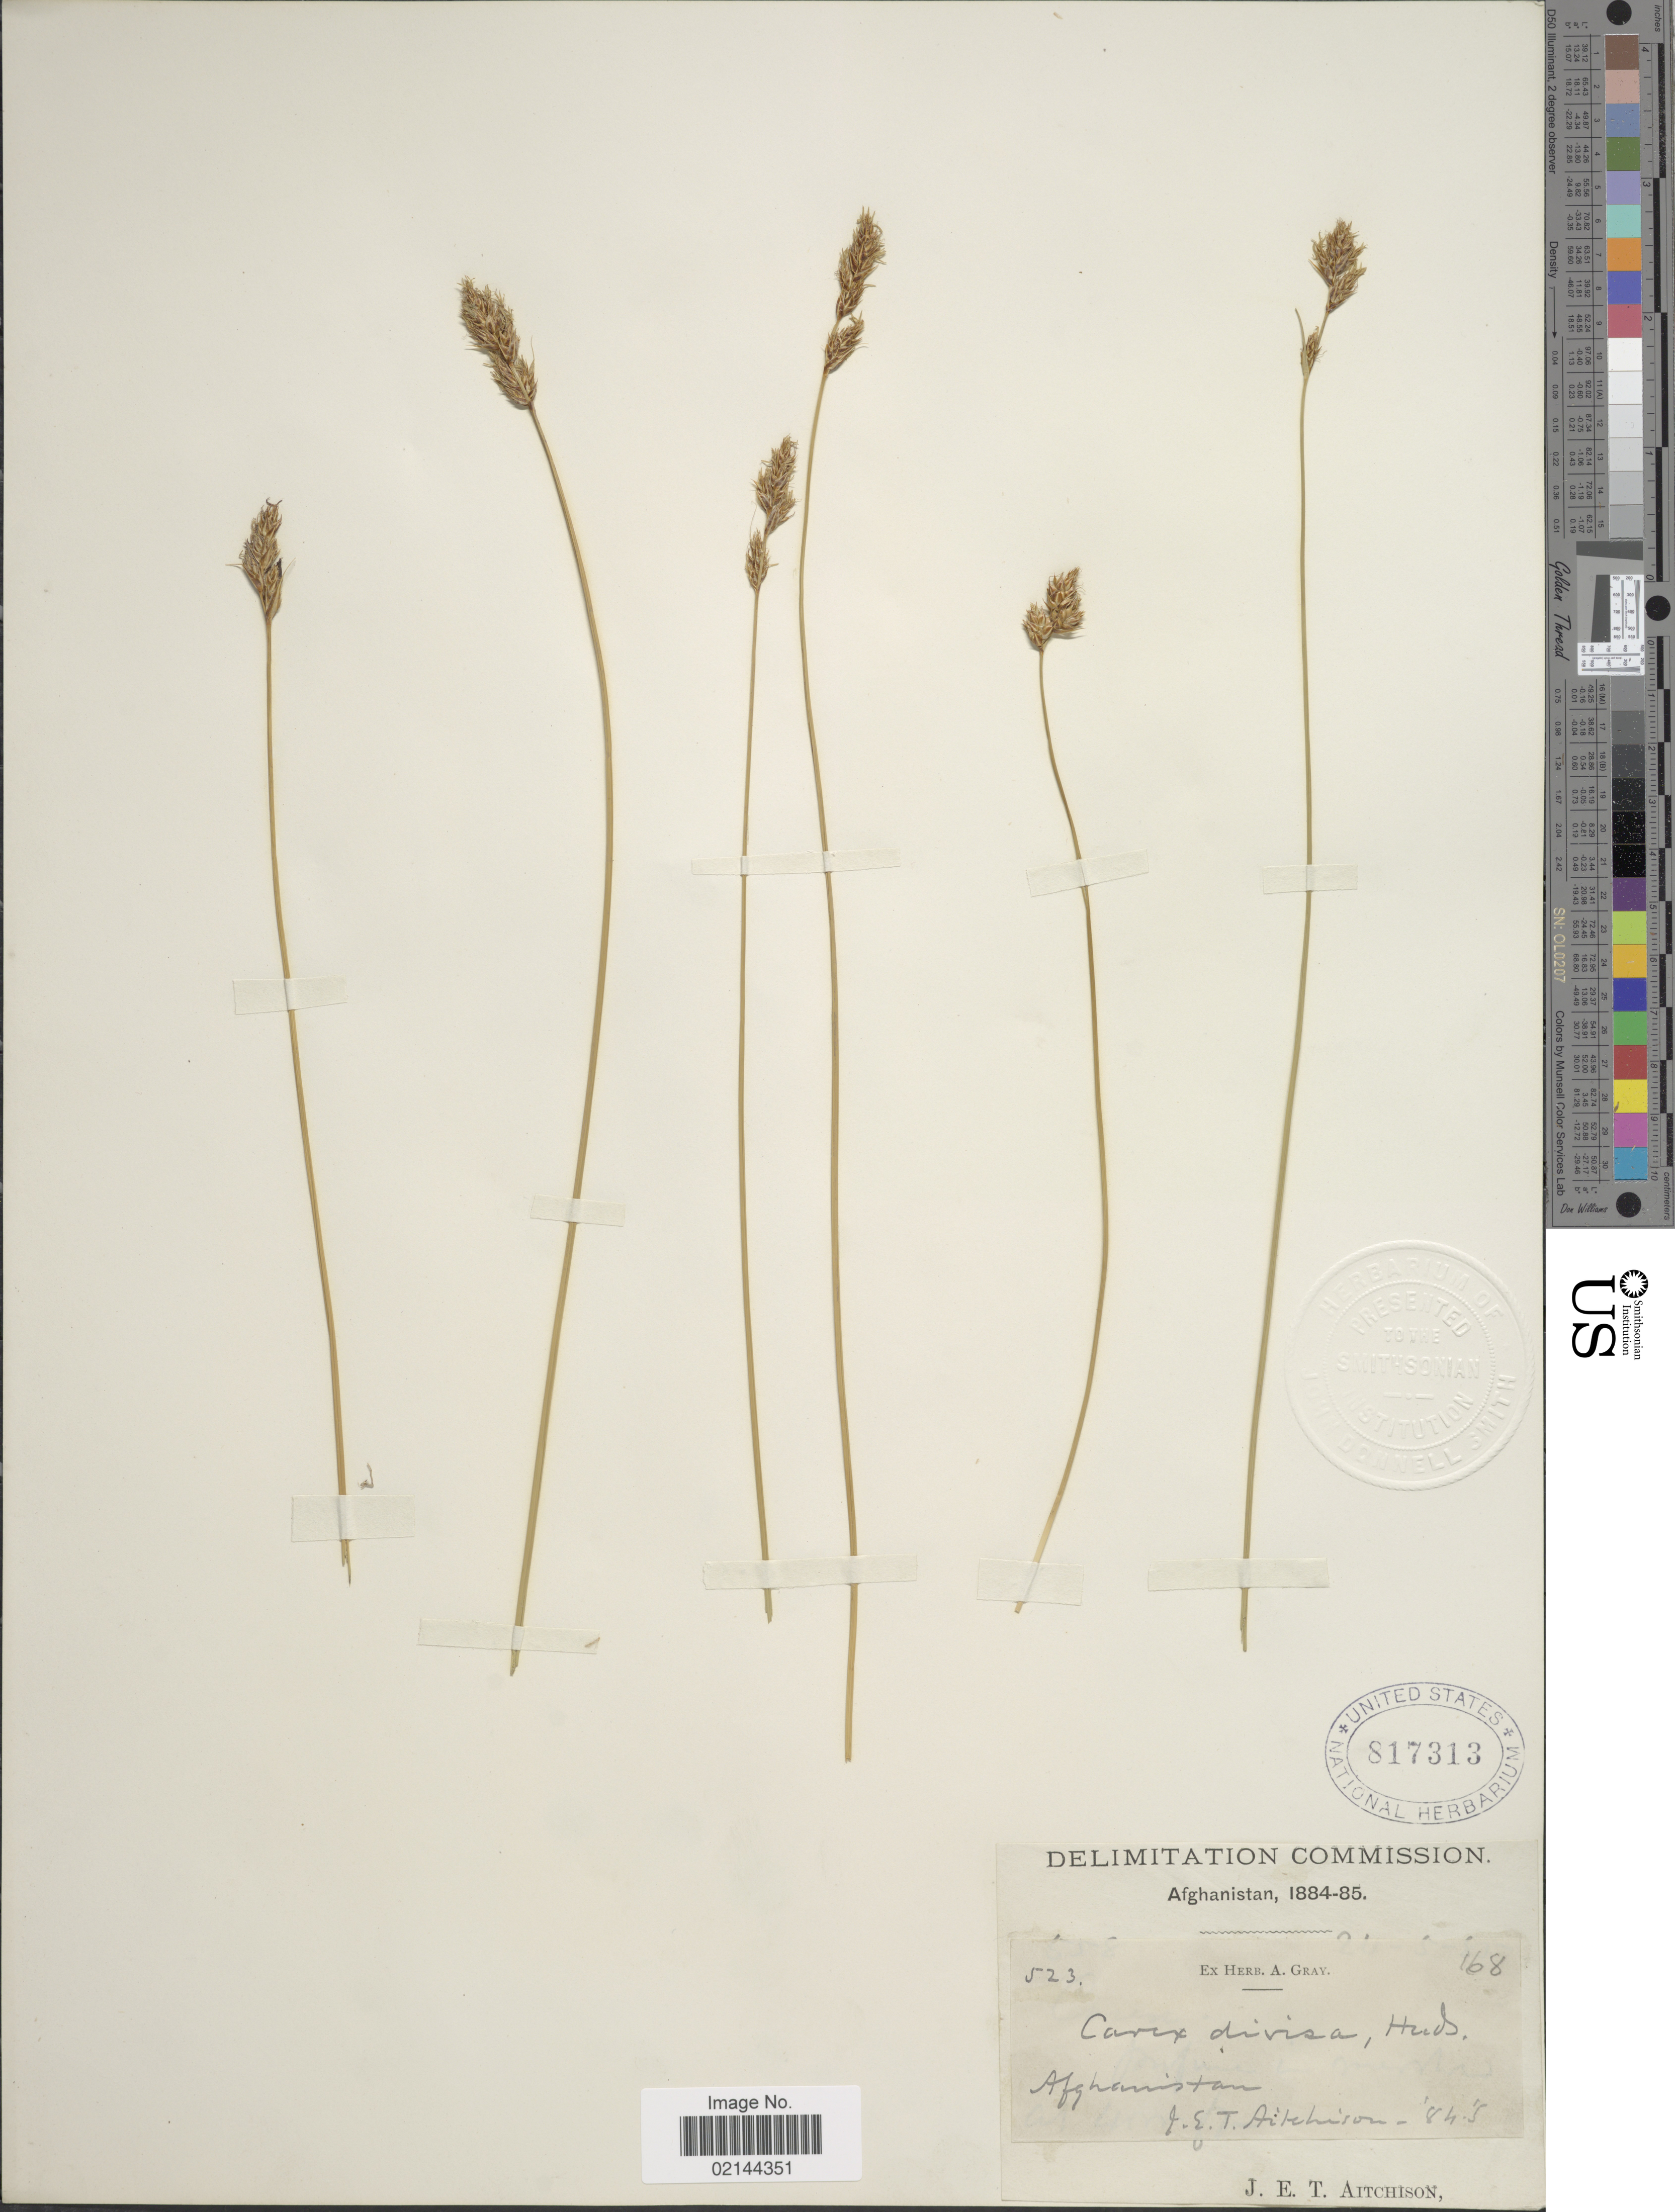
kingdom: Plantae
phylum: Tracheophyta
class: Liliopsida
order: Poales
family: Cyperaceae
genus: Carex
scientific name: Carex divisa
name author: Huds.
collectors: J. E. Aitchison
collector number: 523/168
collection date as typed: Transcribed d/m/y: 8/4/5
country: Afghanistan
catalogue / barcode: US 817313